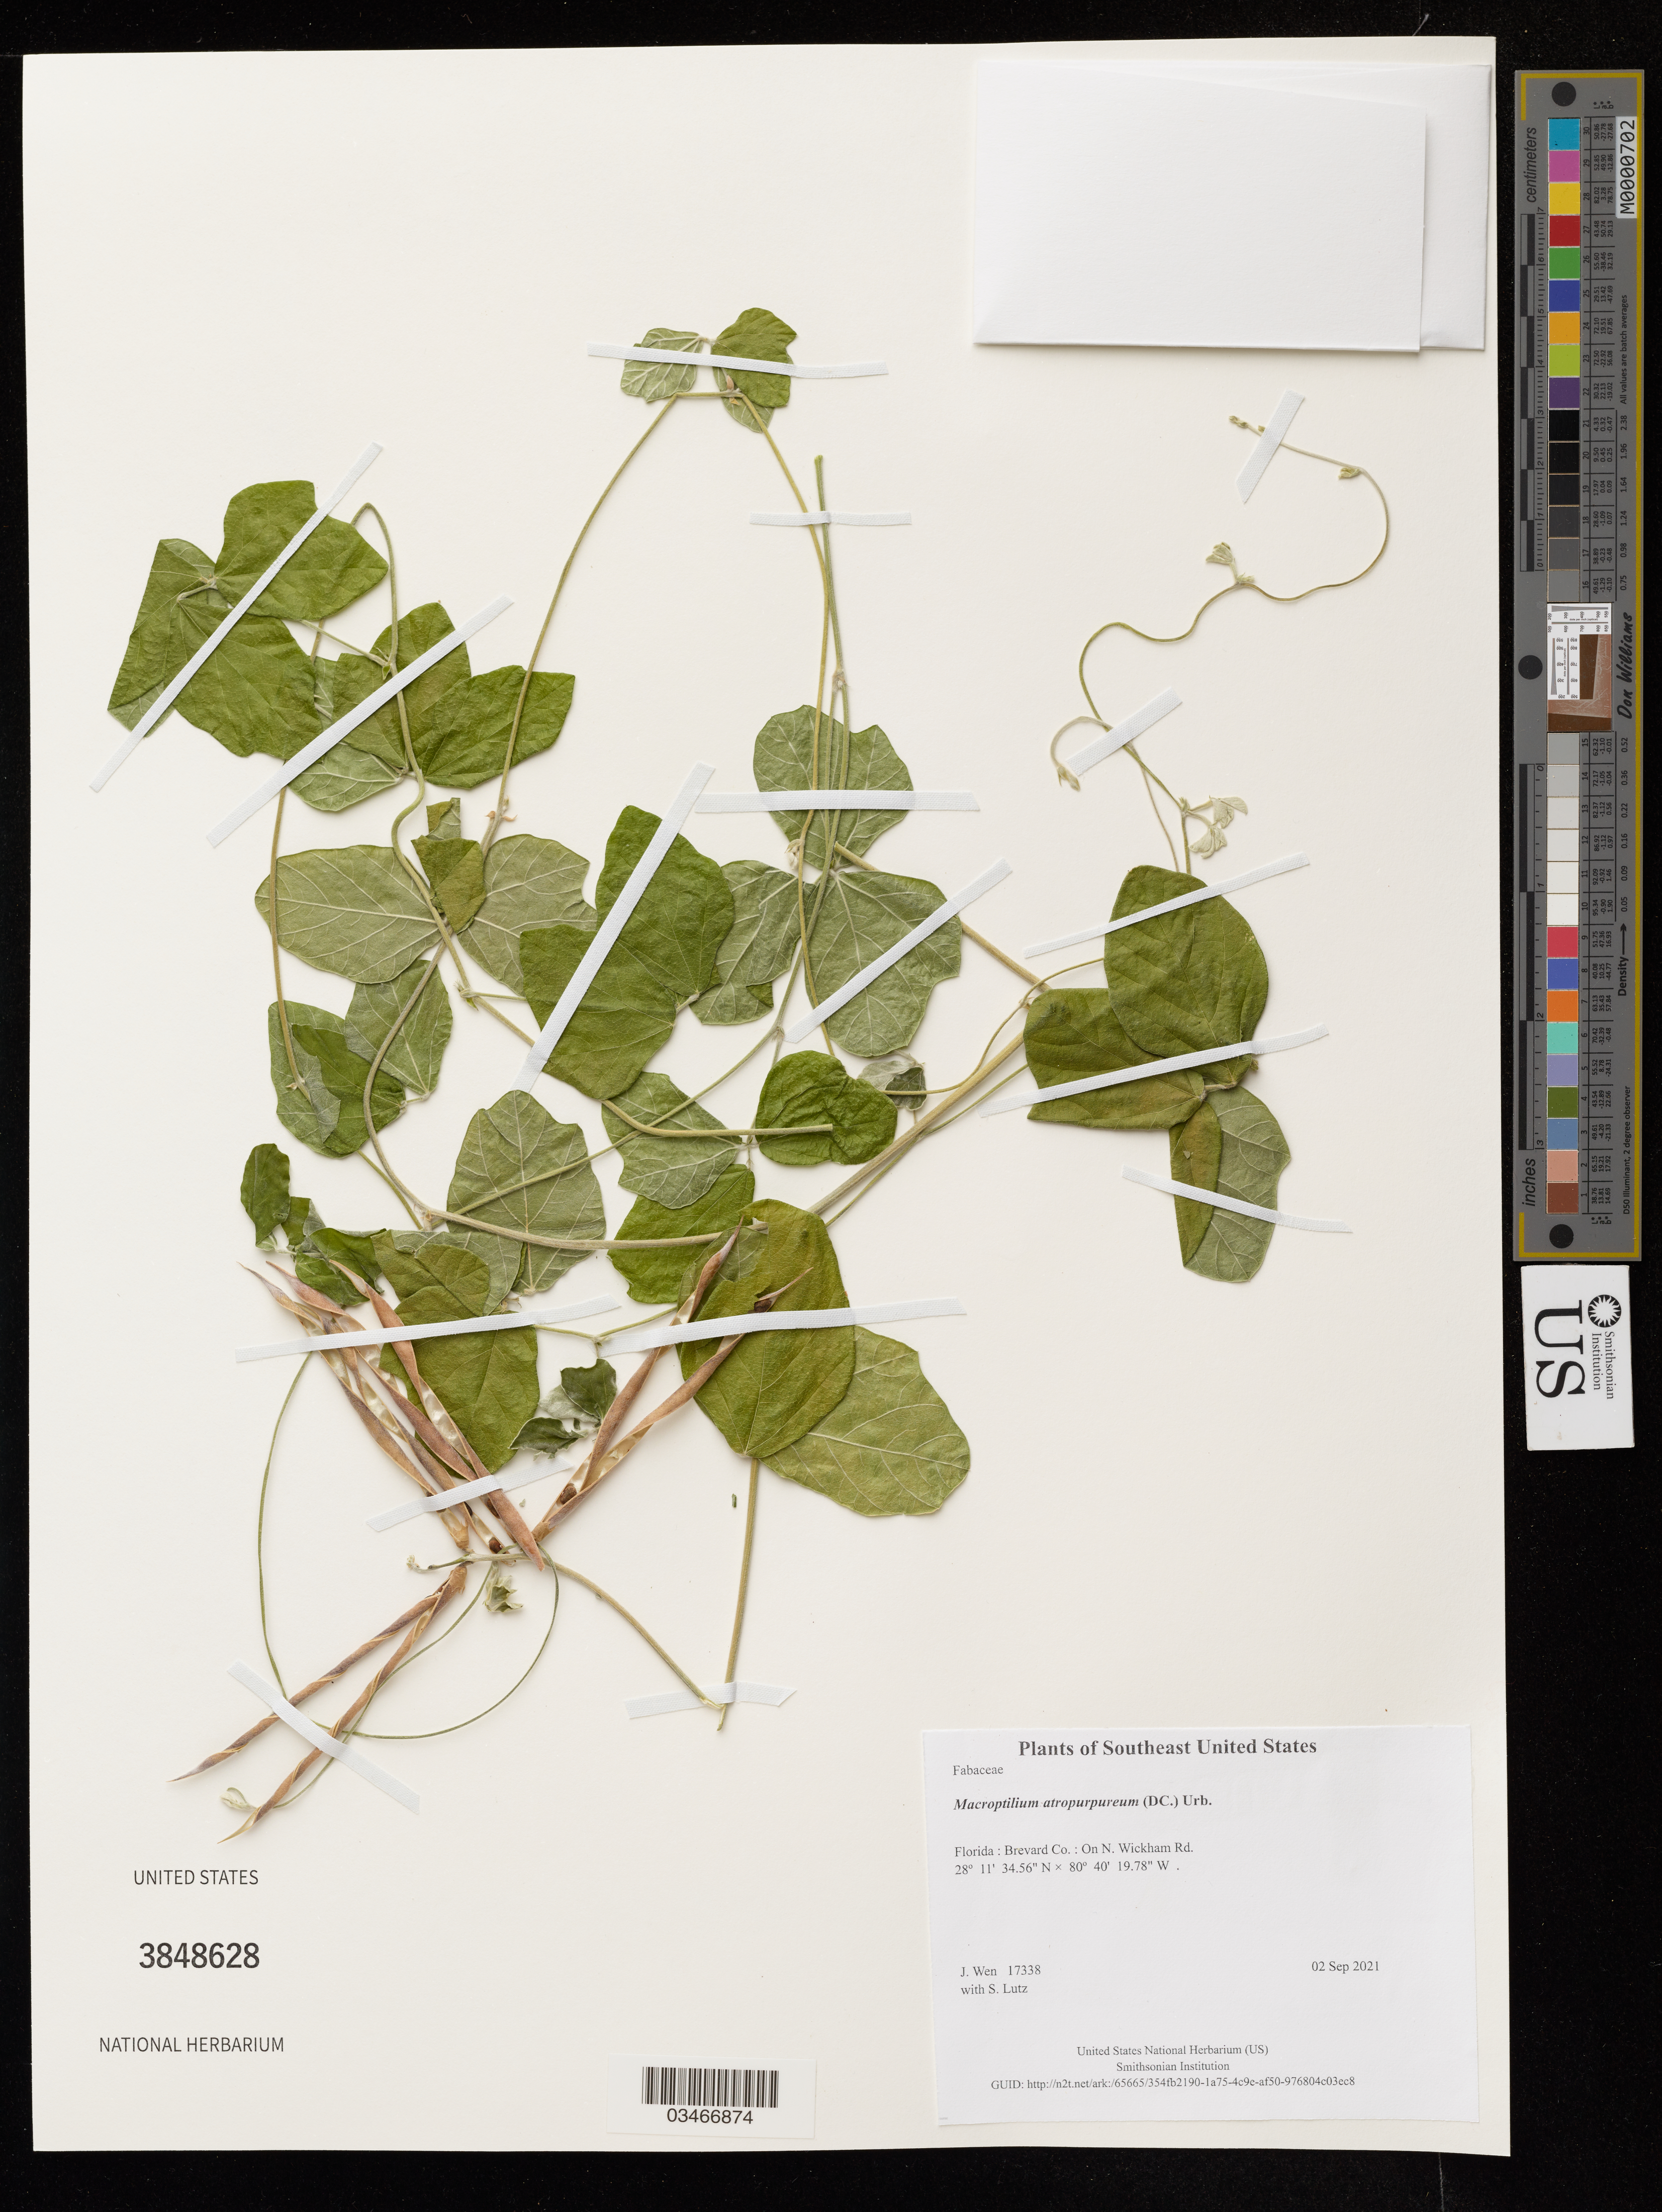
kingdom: Plantae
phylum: Tracheophyta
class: Magnoliopsida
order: Fabales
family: Fabaceae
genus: Macroptilium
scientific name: Macroptilium atropurpureum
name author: (DC.) Urb.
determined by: Wen, Jun, (BOT), Smithsonian Institution - National Museum of Natural History (UNITED STATES)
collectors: J. Wen & S. Lutz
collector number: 17338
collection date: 2021-09-02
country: United States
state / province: Florida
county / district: Brevard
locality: On N. Wickham Rd.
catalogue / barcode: US 3848628